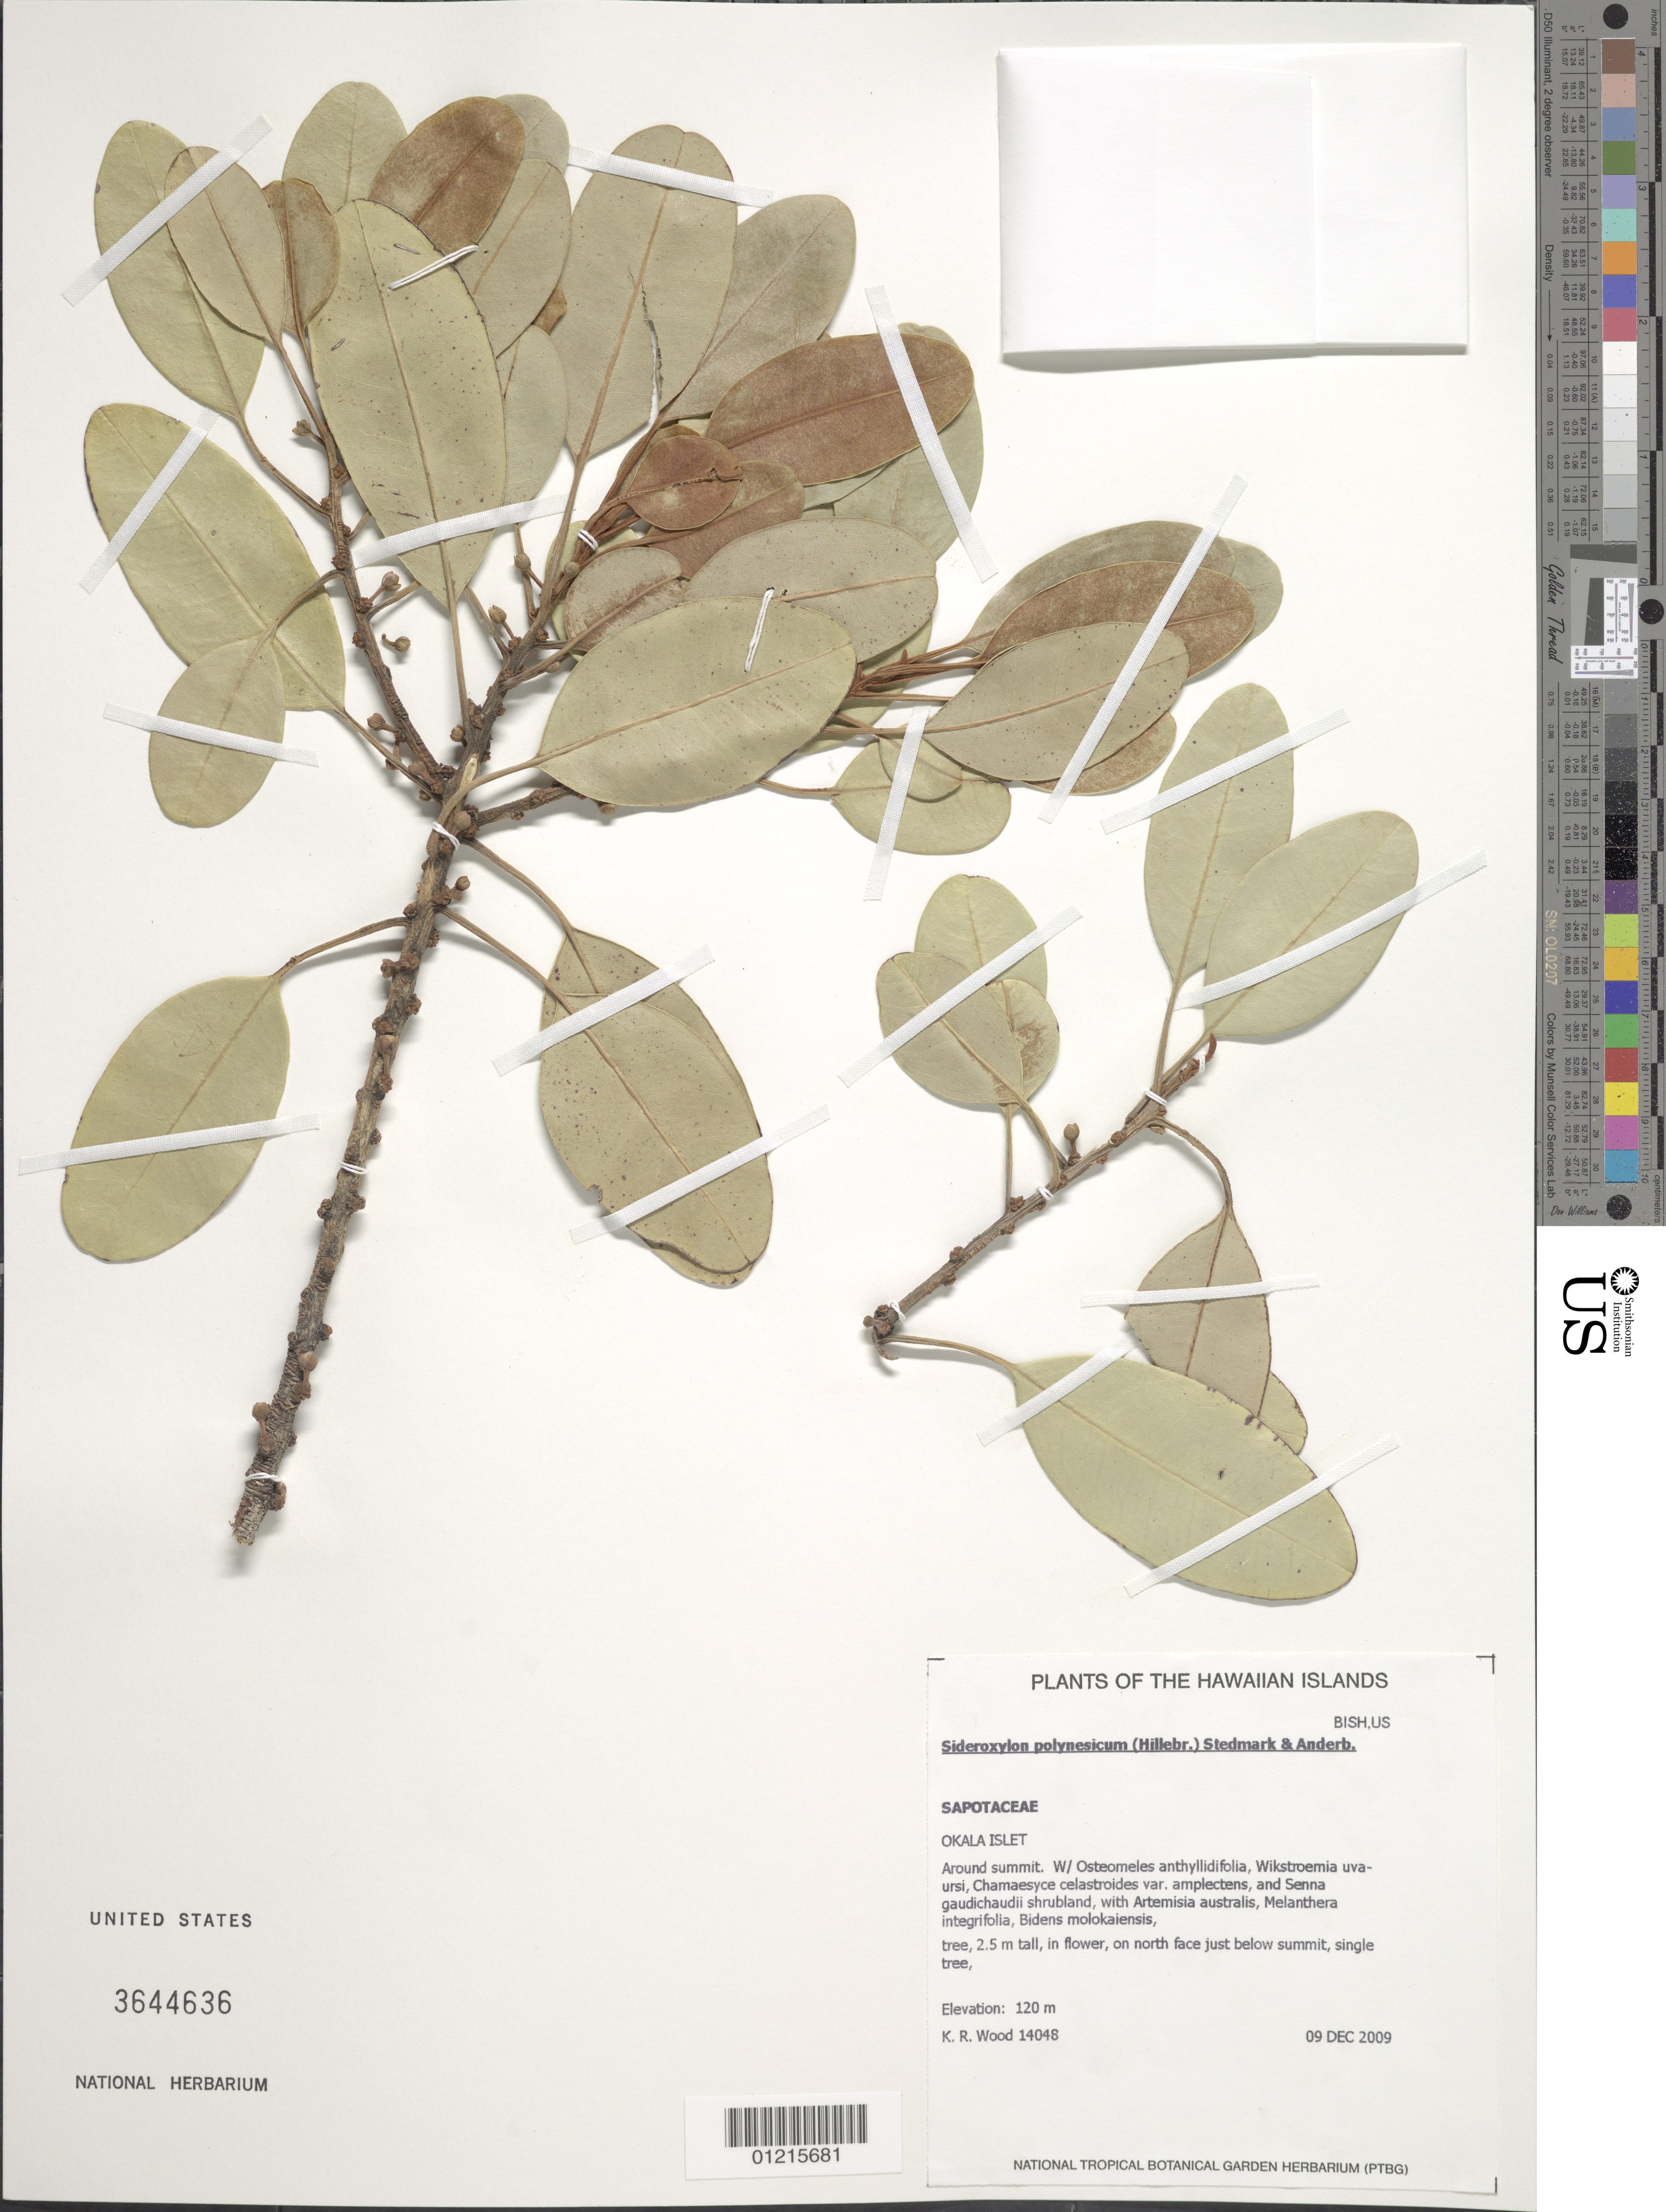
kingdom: Plantae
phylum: Tracheophyta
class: Magnoliopsida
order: Ericales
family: Sapotaceae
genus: Sideroxylon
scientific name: Sideroxylon polynesicum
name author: (Hillebr.) Smedmark & Anderb.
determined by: Wagner, W. L., (BOT), Smithsonian Institution - National Museum of Natural History (UNITED STATES)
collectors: K. R. Wood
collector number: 14048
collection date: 2009-12-09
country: United States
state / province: Hawaii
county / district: Maui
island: Moloka'i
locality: Okala Islet, around summit.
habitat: Shrubland.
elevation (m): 120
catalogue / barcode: US 3544636